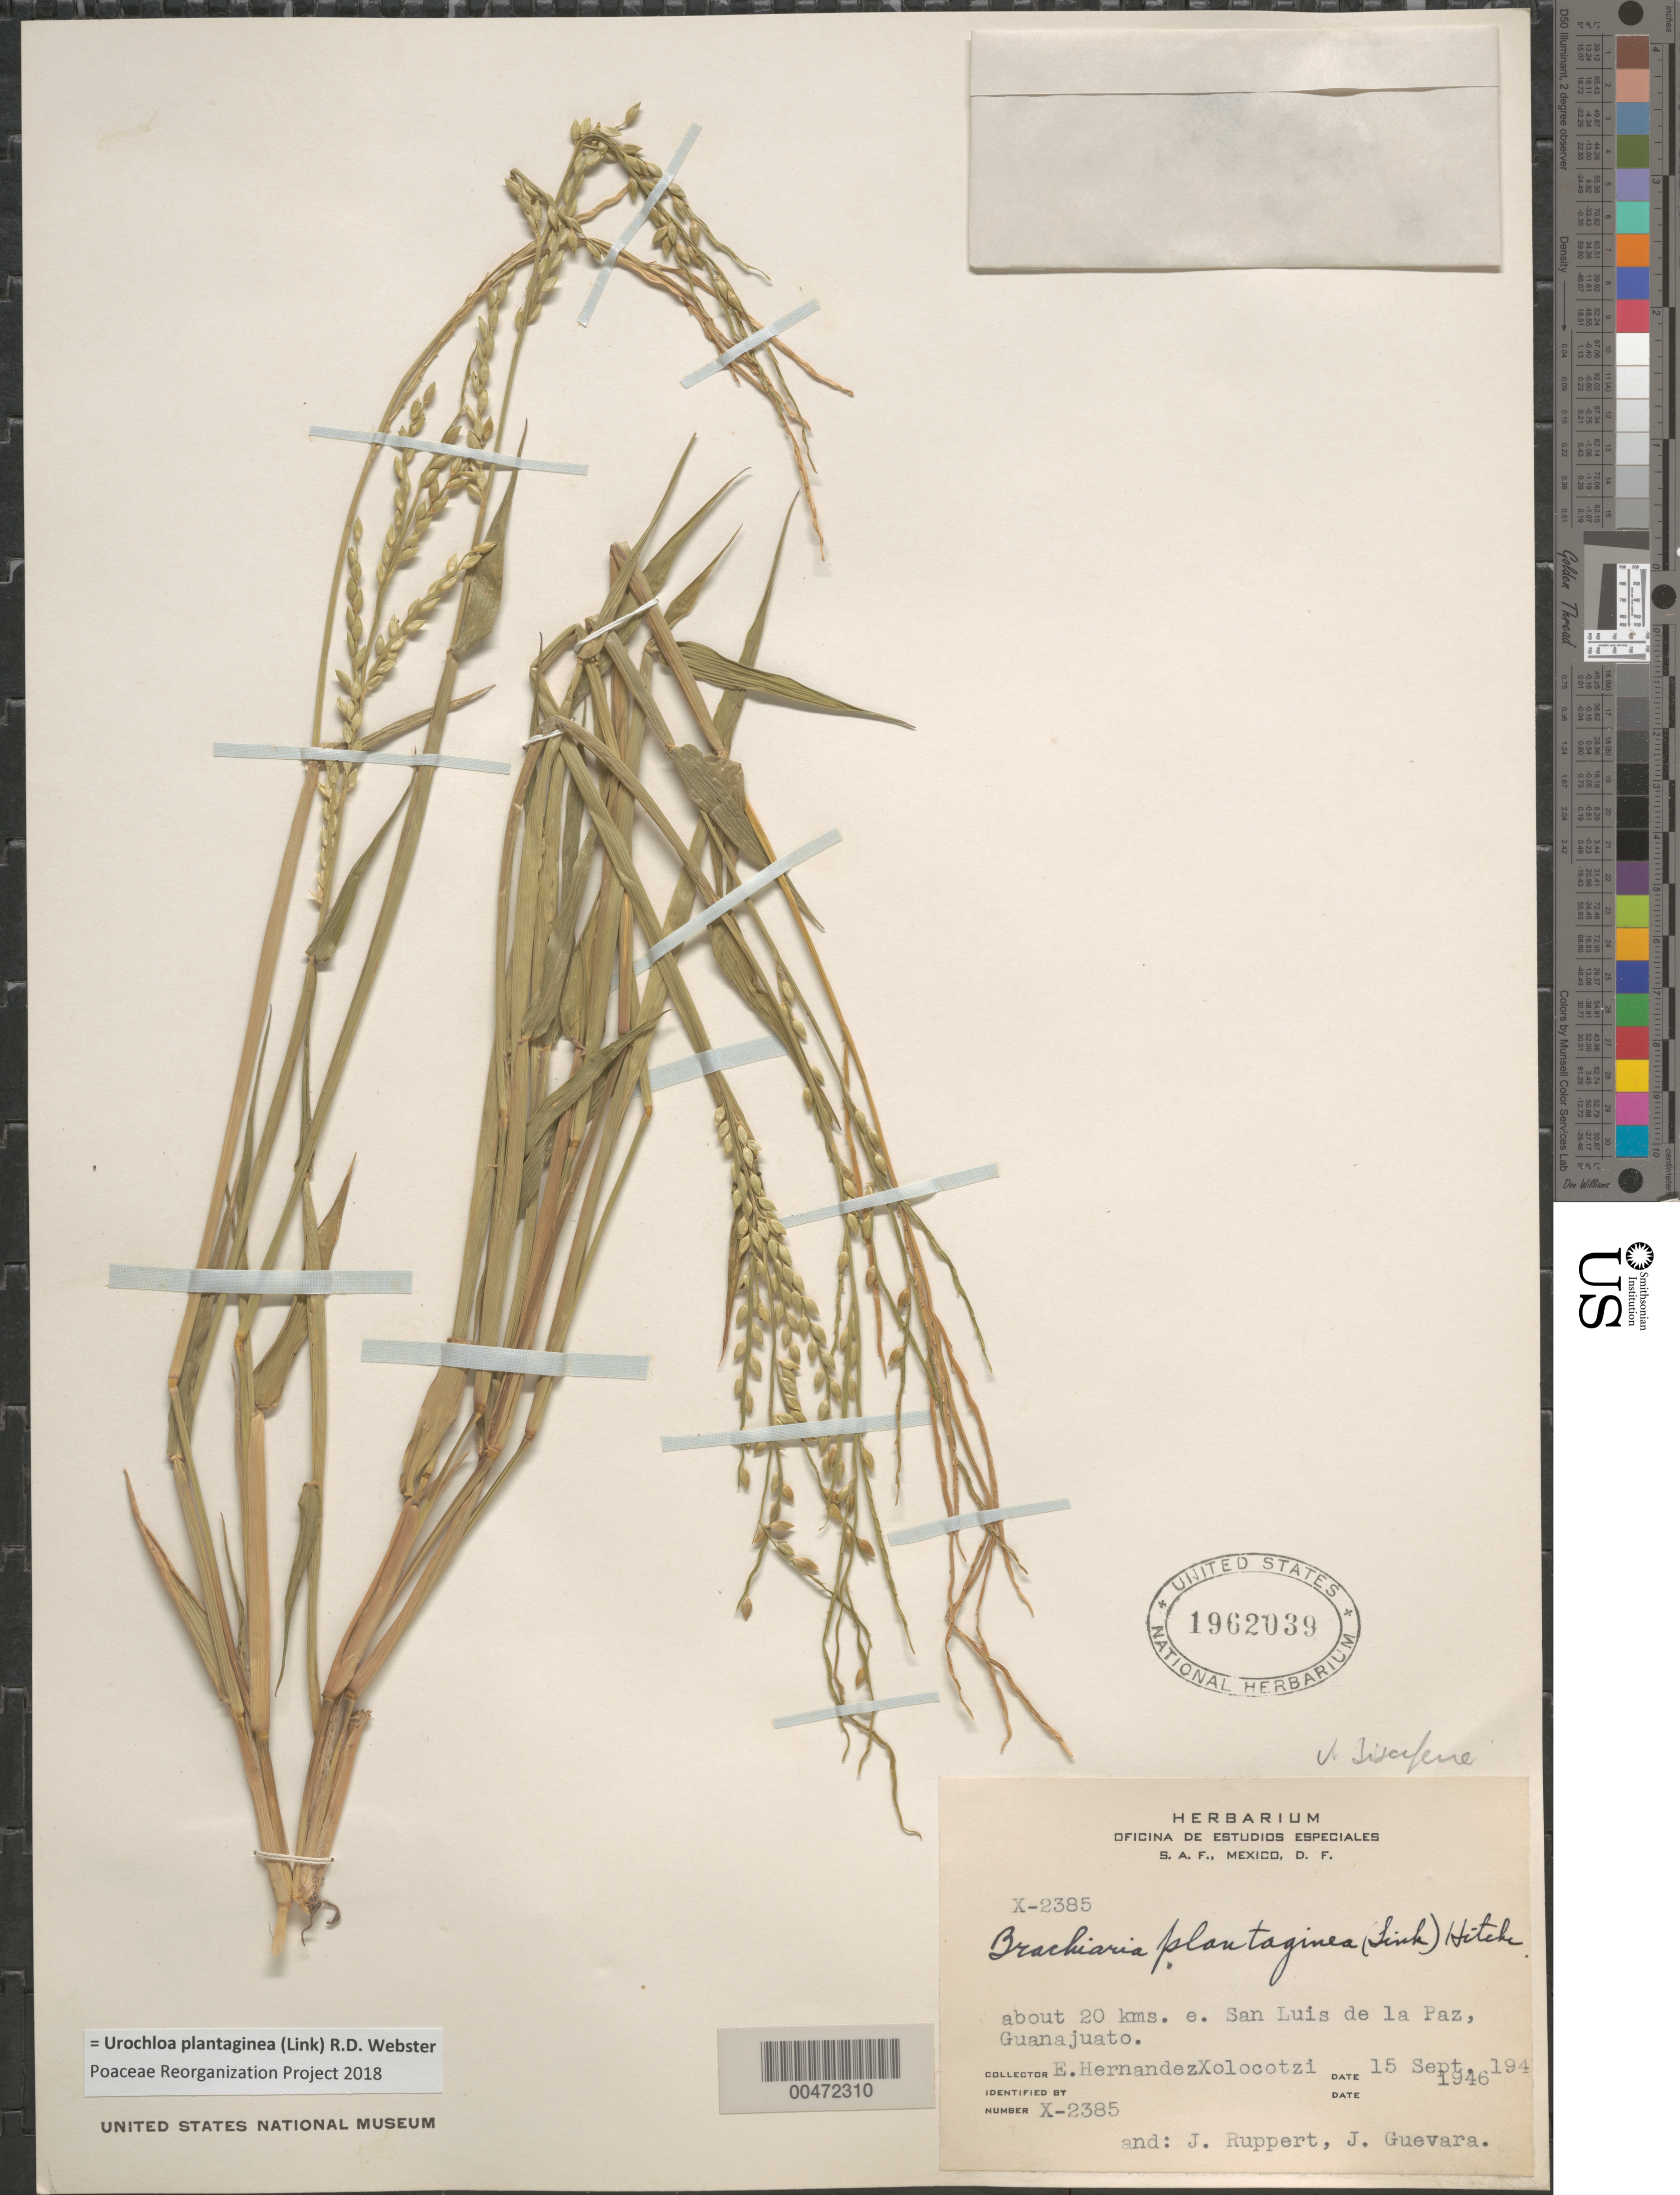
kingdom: Plantae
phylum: Tracheophyta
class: Liliopsida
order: Poales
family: Poaceae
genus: Urochloa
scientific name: Urochloa plantiginea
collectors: E. I. Hernández-X., J. Ruppert & J. Guevara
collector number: X-2385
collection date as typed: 15 Sep 1946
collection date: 1946-09-15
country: Mexico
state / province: Guanajuato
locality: About 20 km E San Luis de la Paz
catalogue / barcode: US 1962039